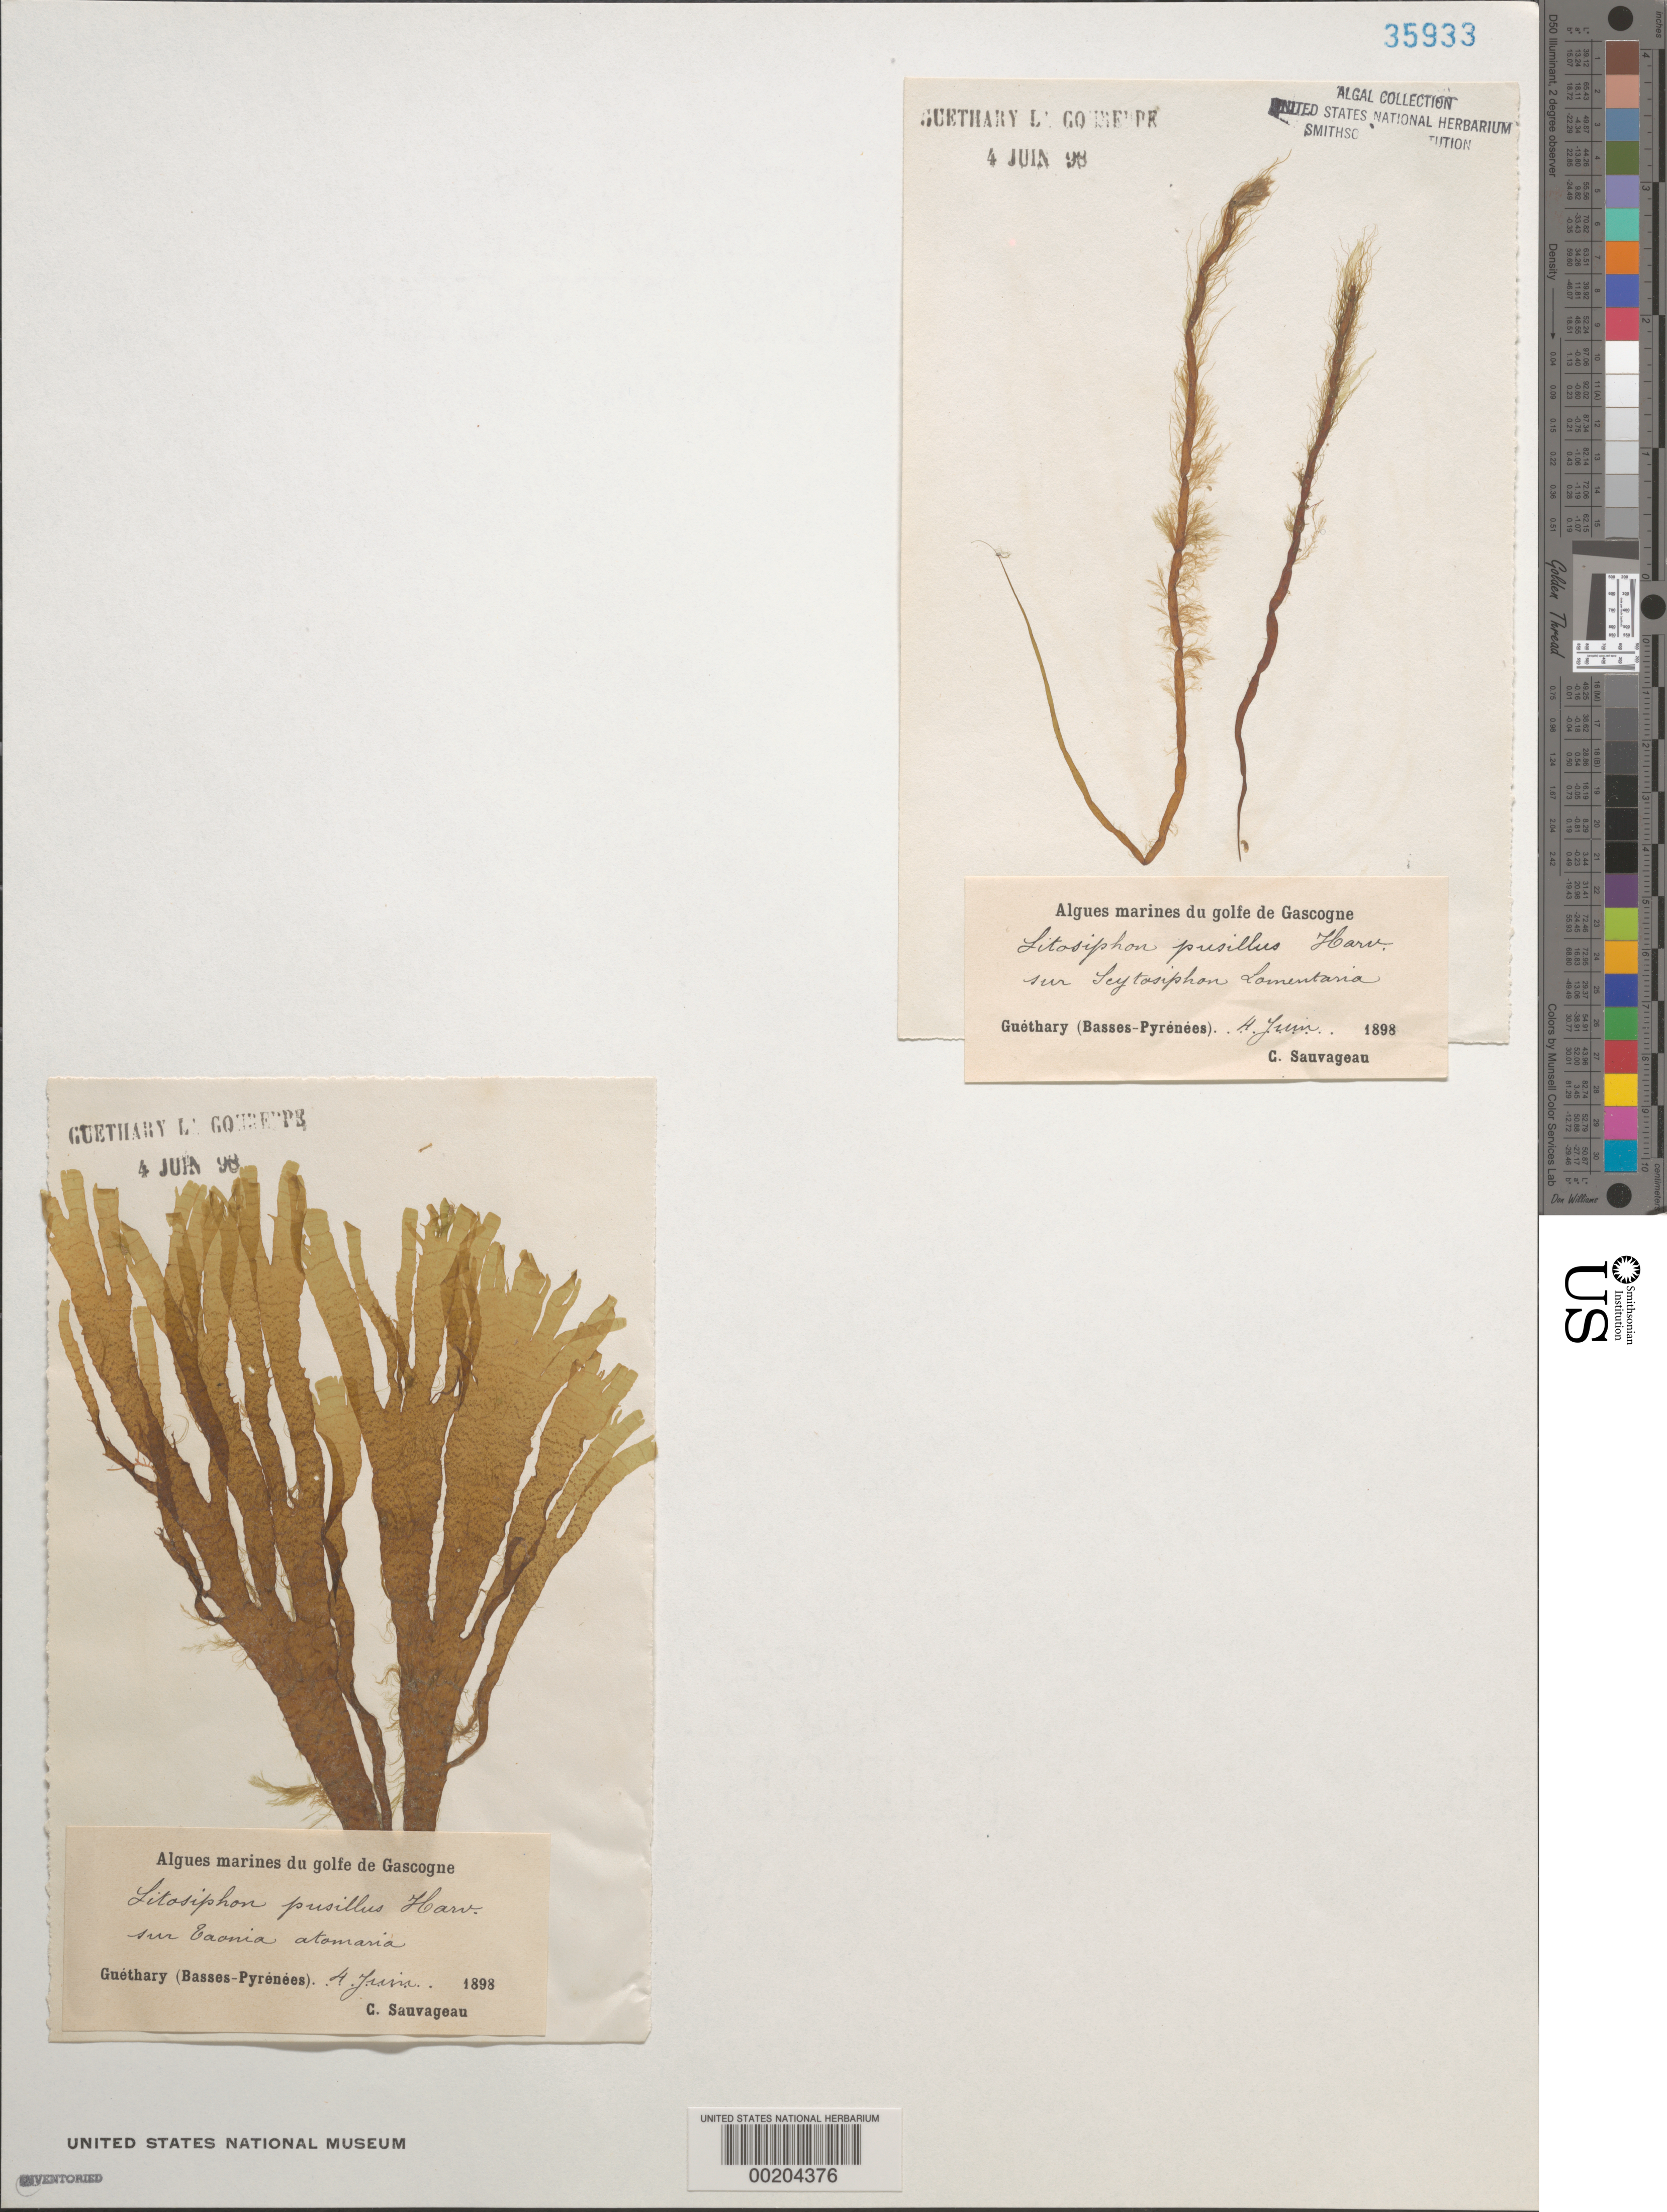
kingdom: Chromista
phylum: Ochrophyta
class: Phaeophyceae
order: Dictyosiphonales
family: Punctariaceae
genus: Litosiphon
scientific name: Litosiphon laminariae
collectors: C. F. Sauvageau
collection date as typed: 04 Jun 1898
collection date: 1898-06-04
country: France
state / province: Nouvelle-Aquitaine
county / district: Pyrénées-Atlantiques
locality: Guethary, La Gourreppe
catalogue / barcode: US 35933